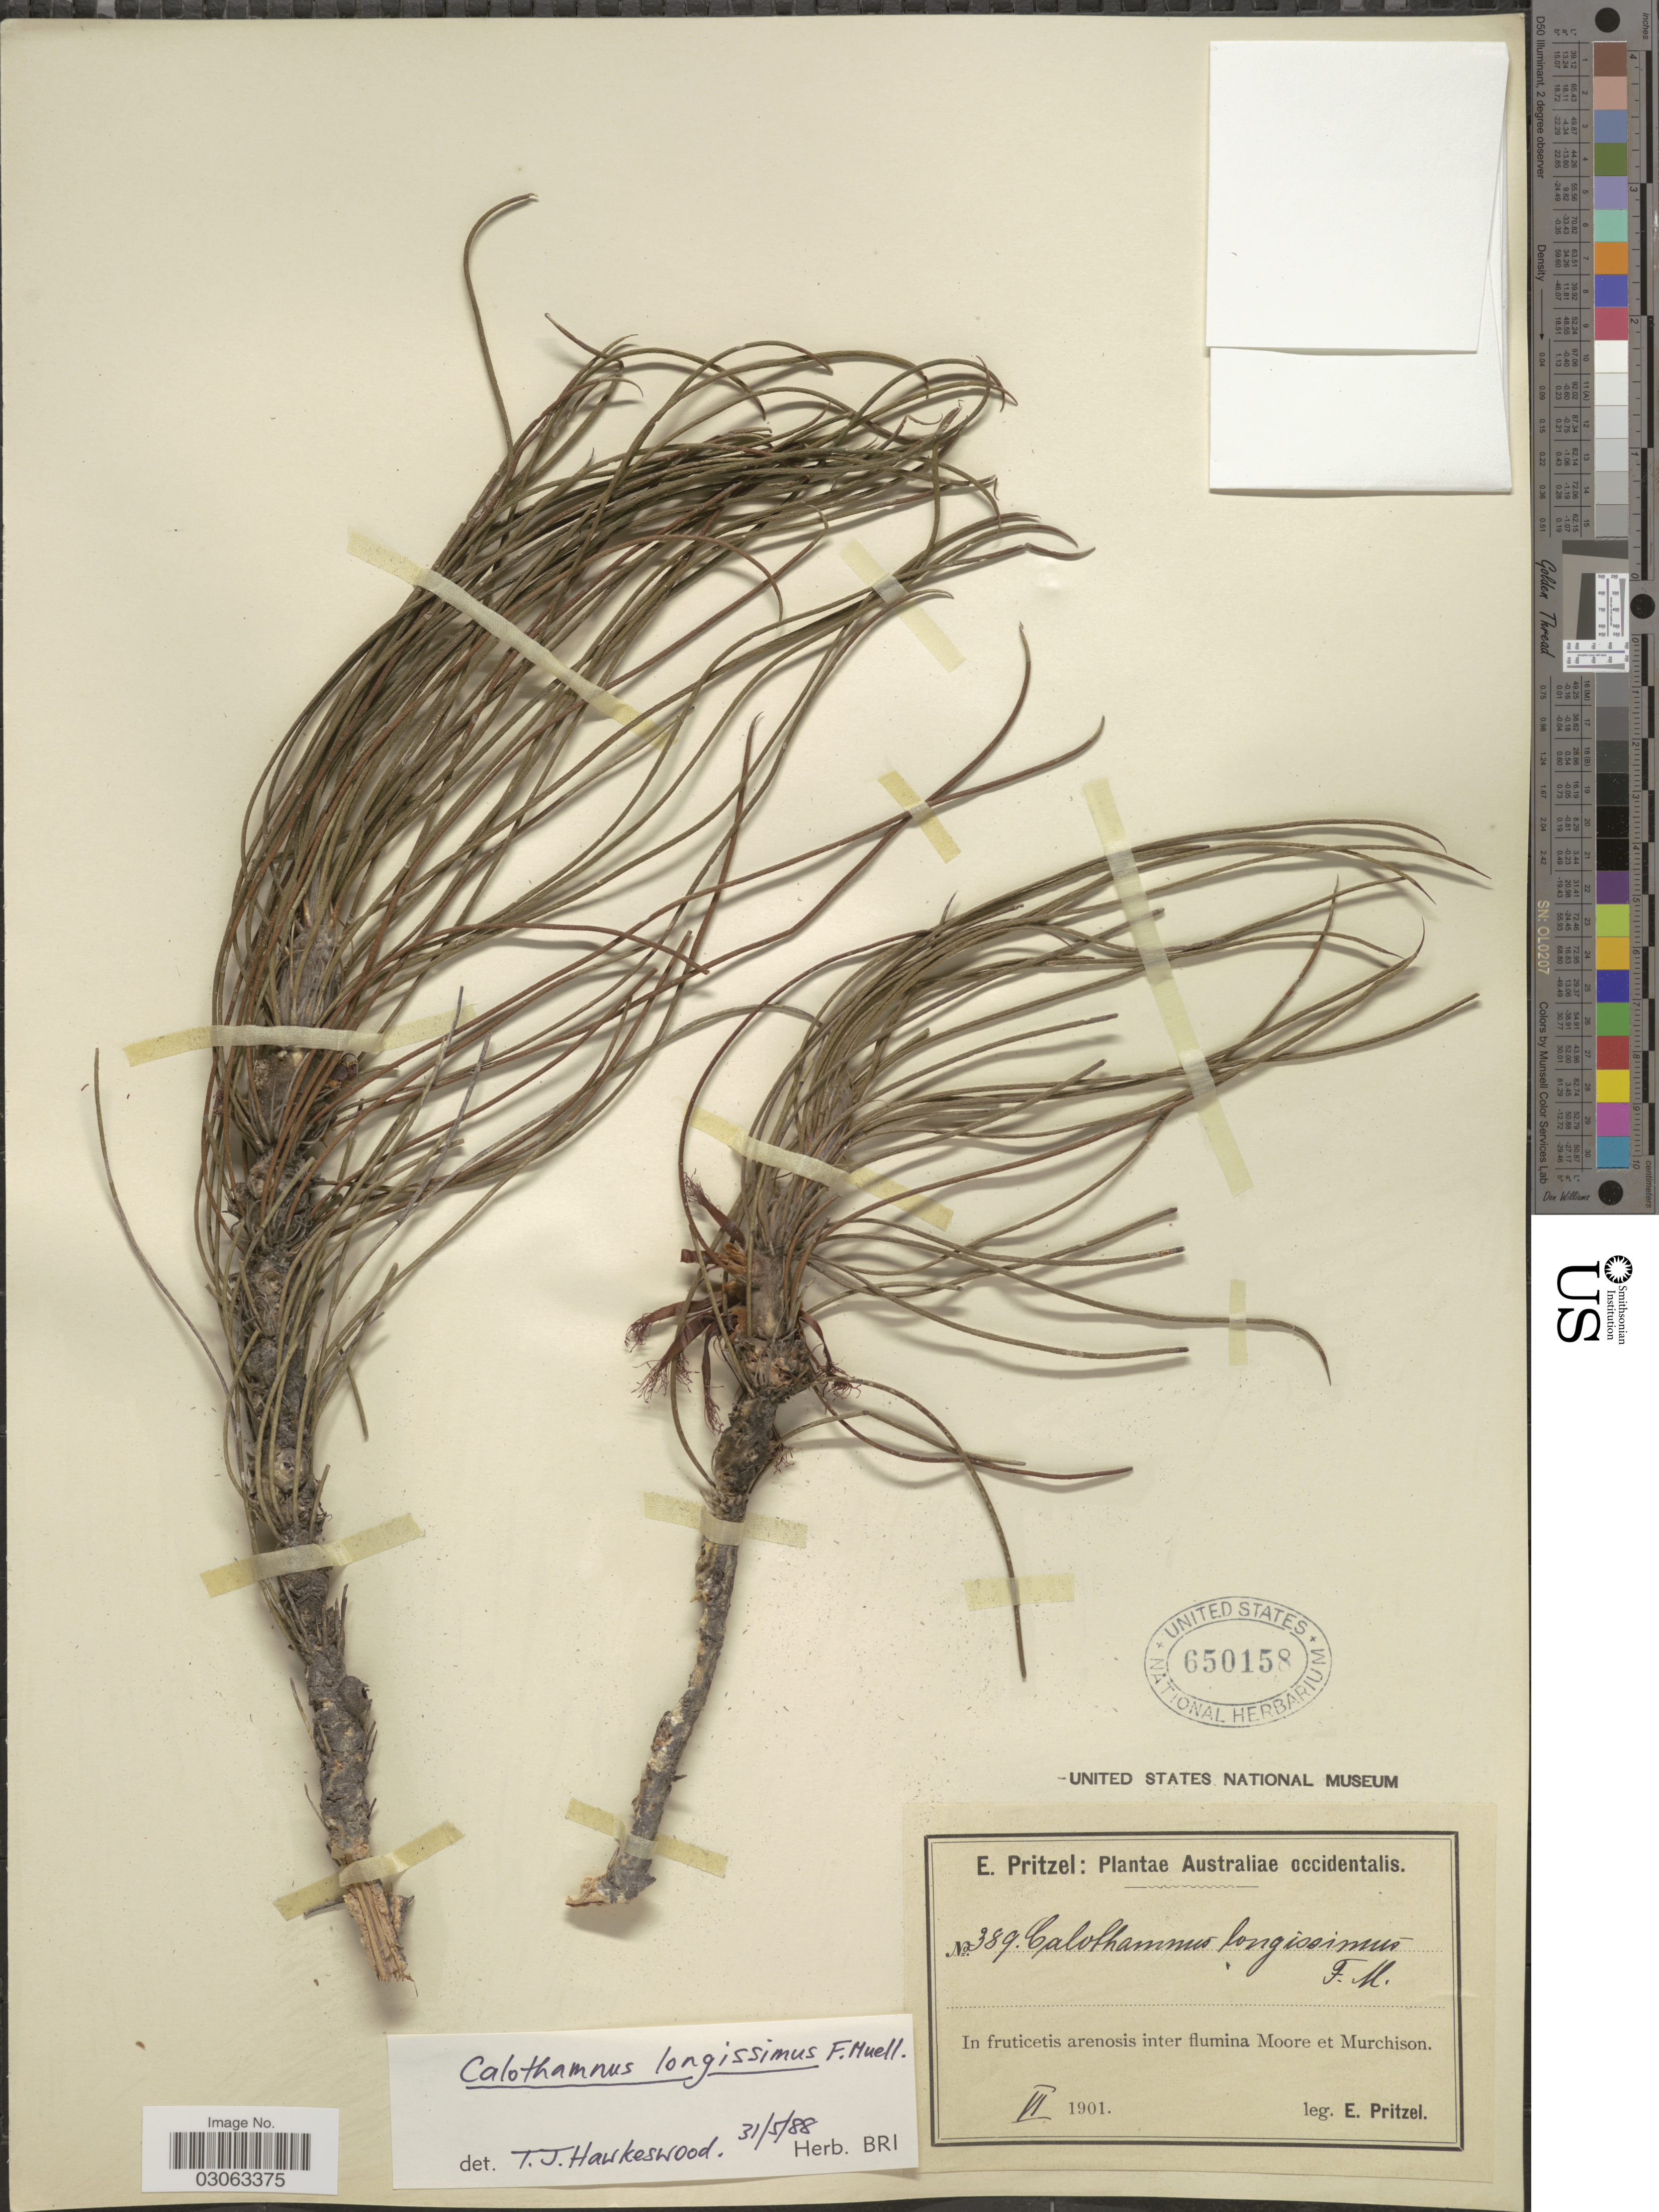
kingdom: Plantae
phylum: Tracheophyta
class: Magnoliopsida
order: Myrtales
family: Myrtaceae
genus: Calothamnus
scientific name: Calothamnus longissimus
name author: F. Muell.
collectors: E. G. Pritzel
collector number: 389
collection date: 1901-06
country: Australia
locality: Australiae occidentalis. In fruticetis arenosis inter flumina Moore et Murchison.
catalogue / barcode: US 650158